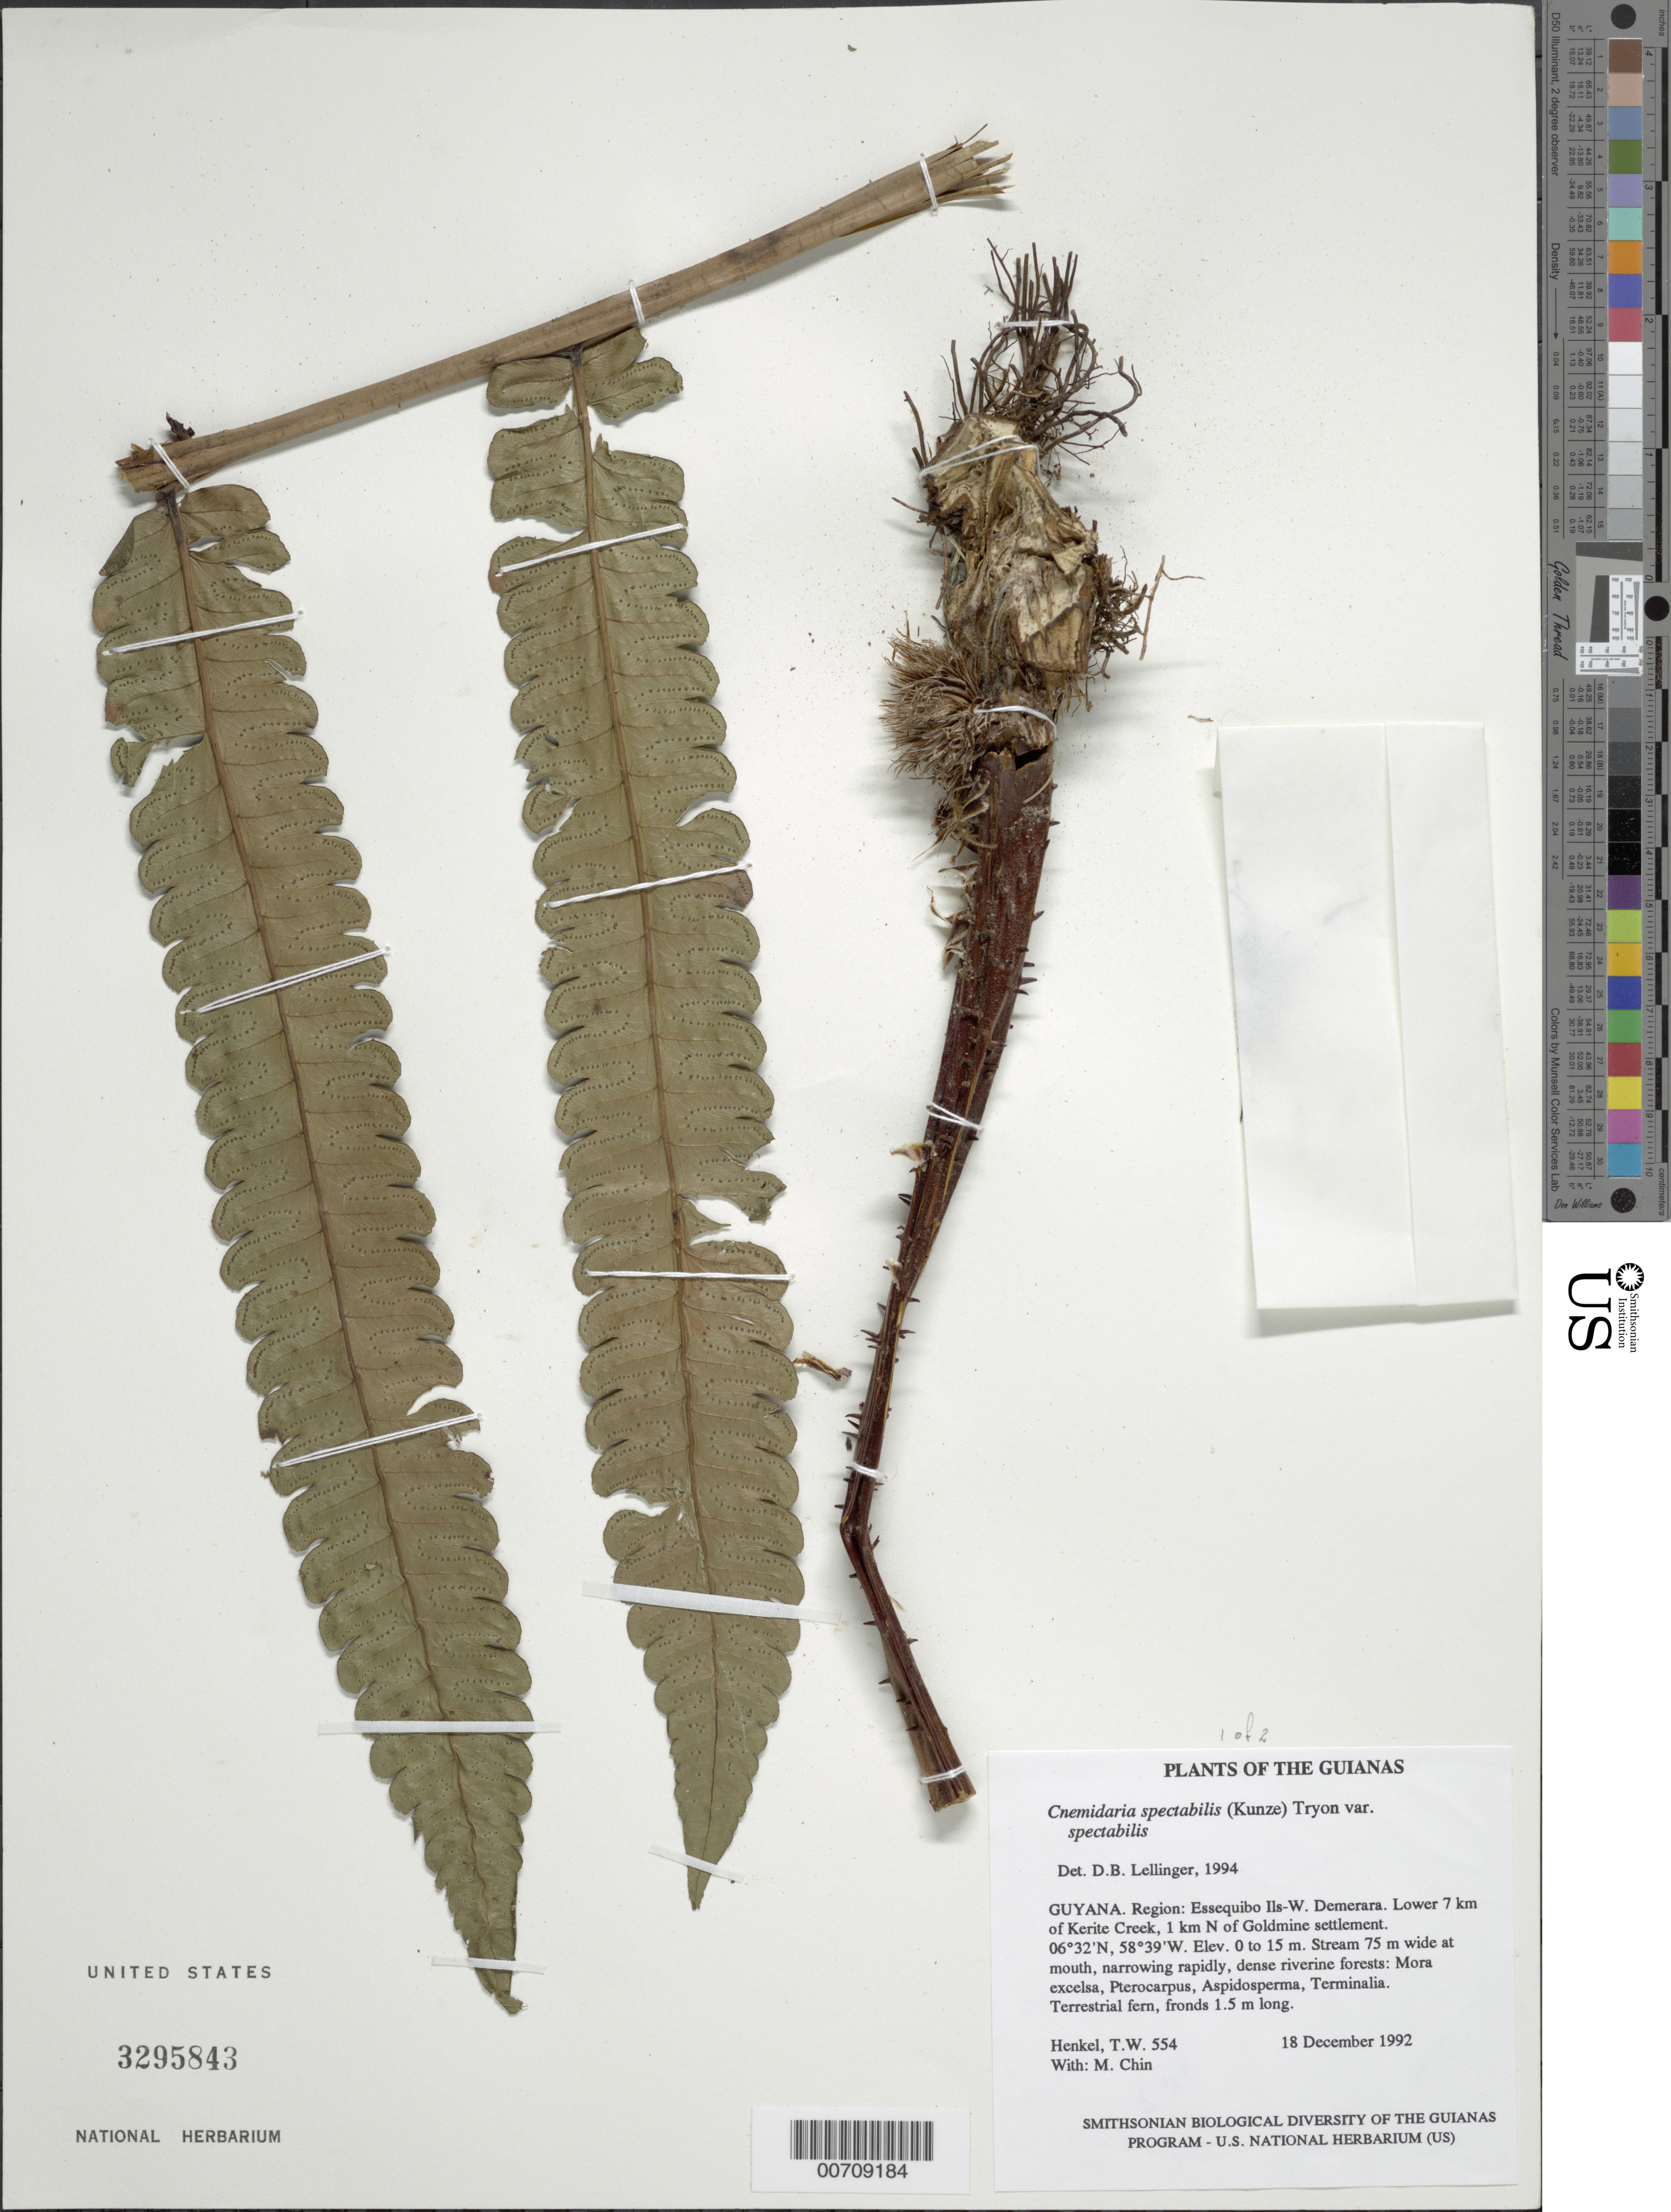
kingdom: Plantae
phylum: Tracheophyta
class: Polypodiopsida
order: Cyatheales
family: Cyatheaceae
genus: Cyathea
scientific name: Cyathea spectabilis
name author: (Kunze) Domin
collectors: T. Henkel & M. Chin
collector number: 554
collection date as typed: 18 December 1992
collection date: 1992-12-18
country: Guyana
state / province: Essequibo Isl-W. Demerara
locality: Lower 7 km of Kerite Creek, 1 km N of Goldmine settlement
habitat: Stream 75 m wide at mouth, narrowing rapidly, dense riverine forests: Mora excelsa, Pterocarpus, Aspidosperma, Terminalia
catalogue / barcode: US 3295843